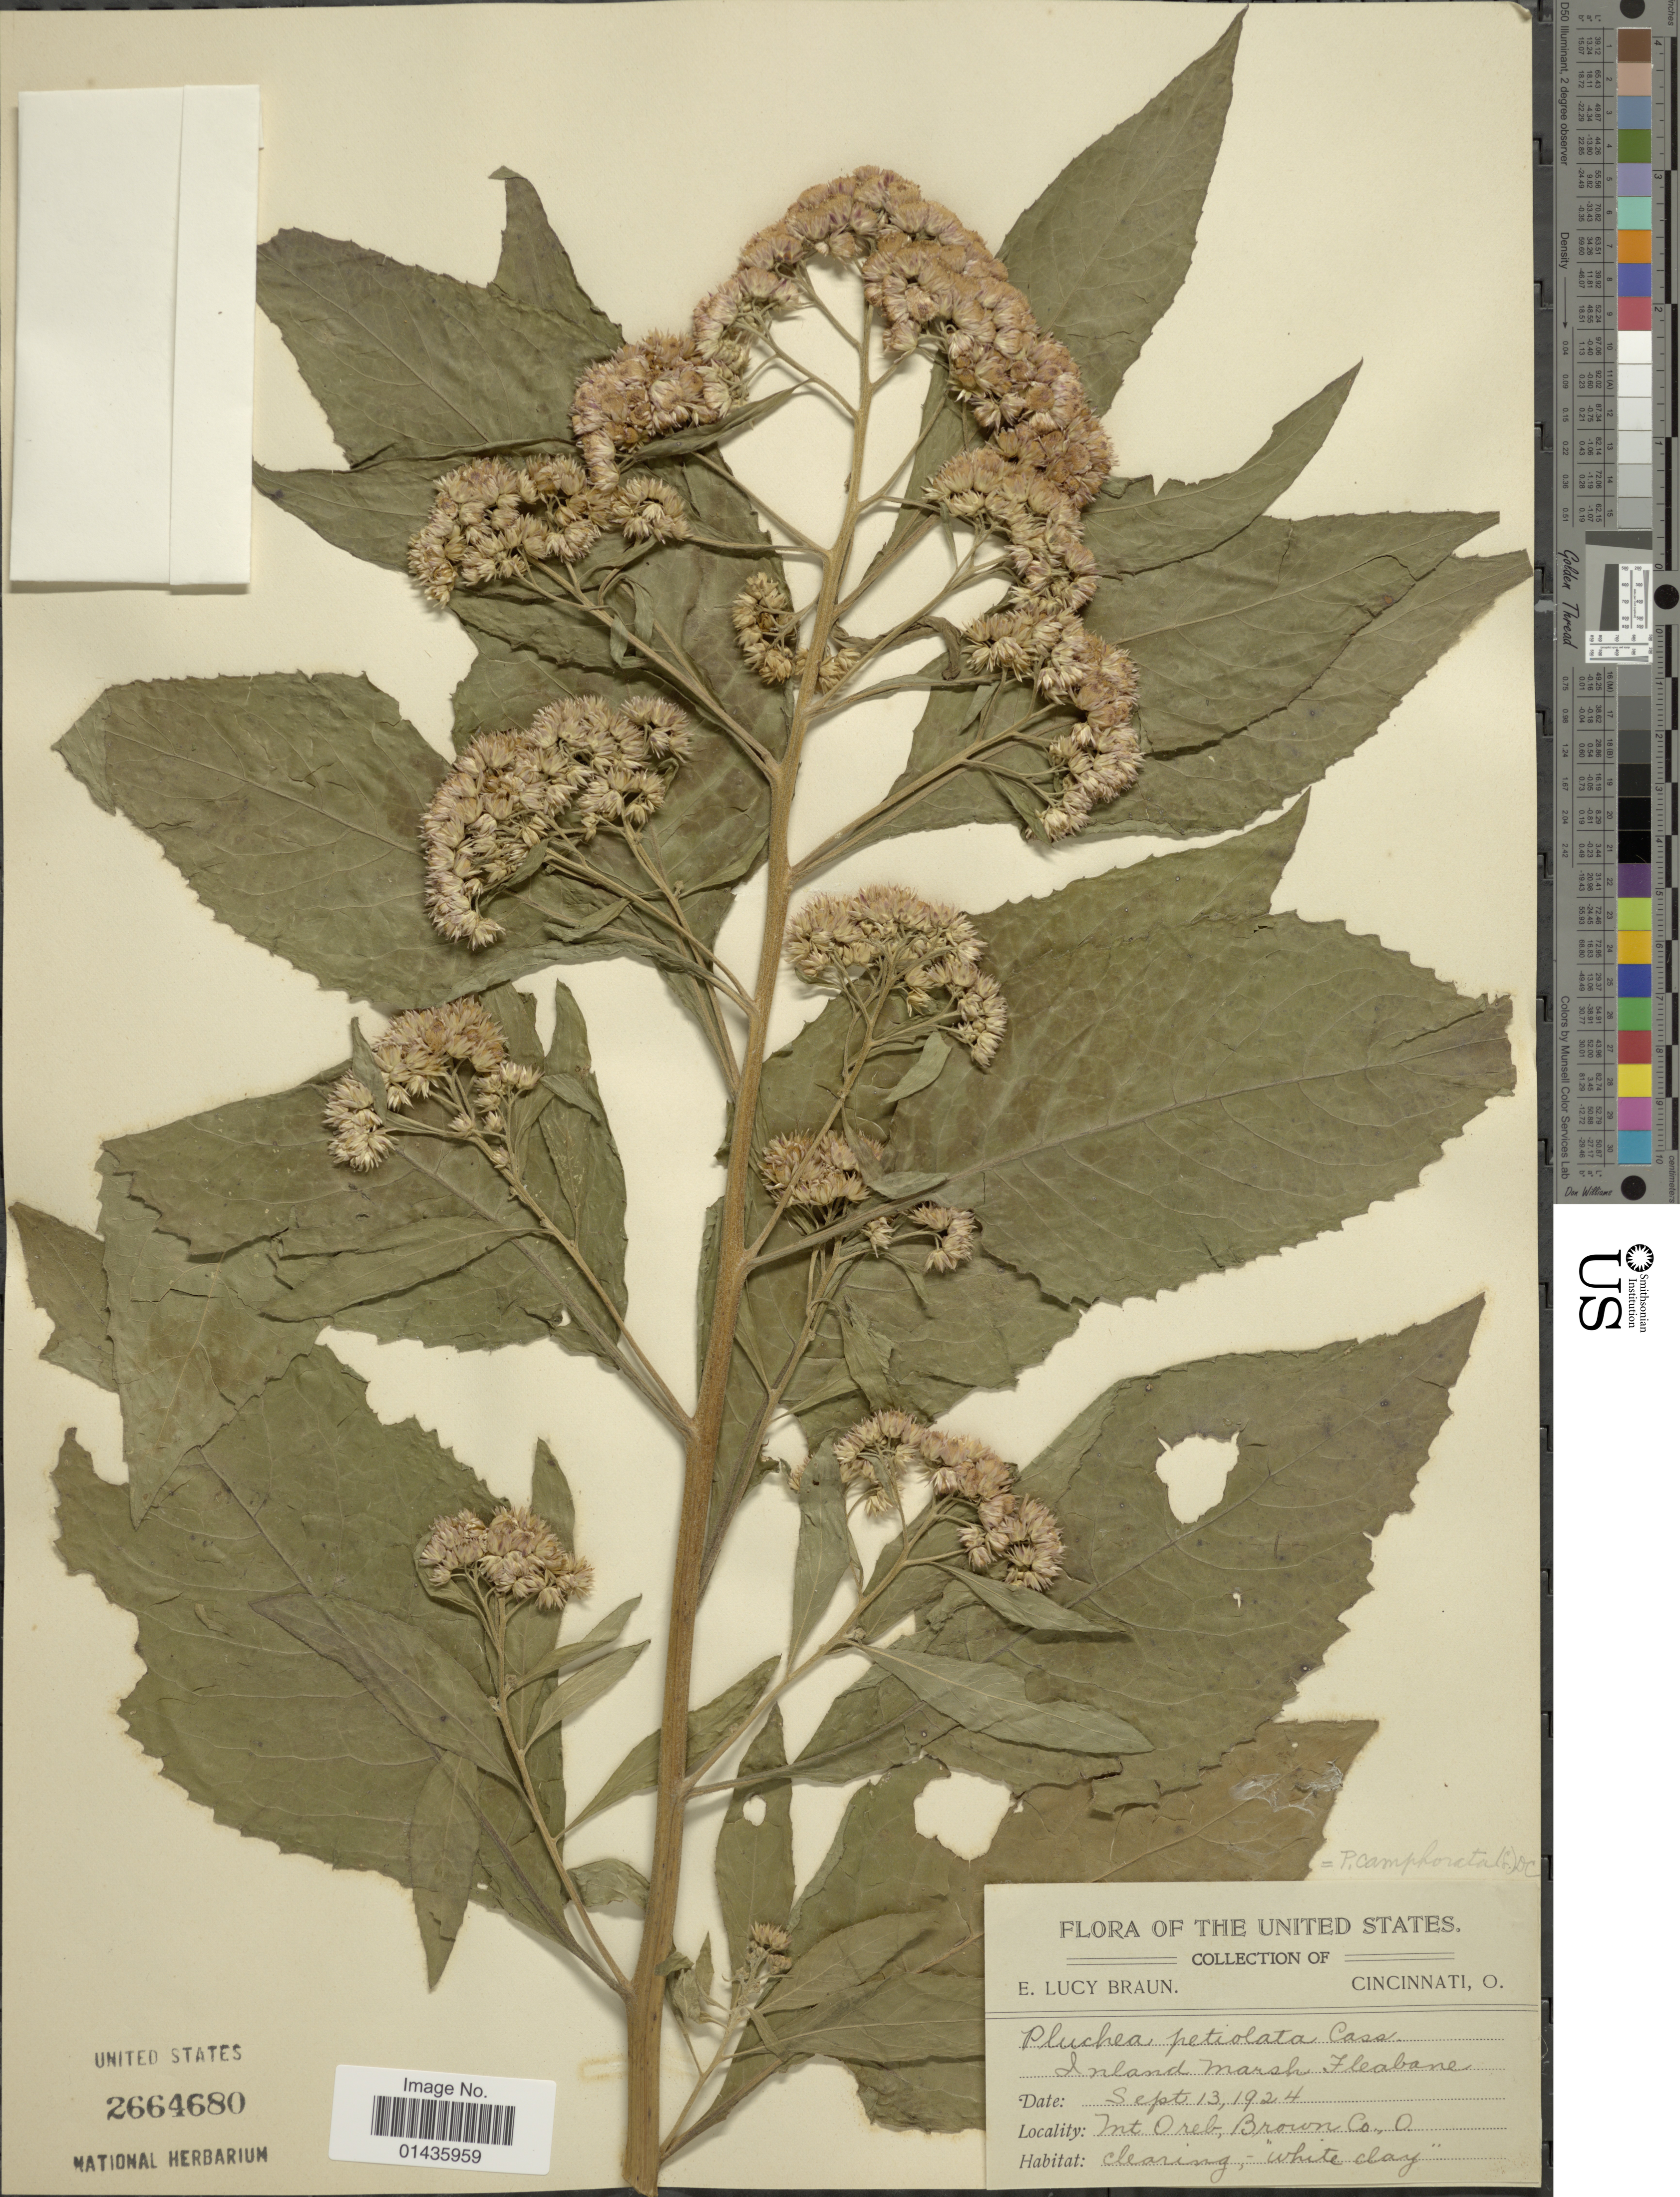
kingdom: Plantae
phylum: Tracheophyta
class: Magnoliopsida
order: Asterales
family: Asteraceae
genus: Pluchea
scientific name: Pluchea camphorata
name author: (L.) DC.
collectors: E. L. Braun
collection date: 1924-09-13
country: United States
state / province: Ohio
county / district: Brown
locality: Inland marsh Fleabane, Mt. Orab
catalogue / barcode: US 2664680